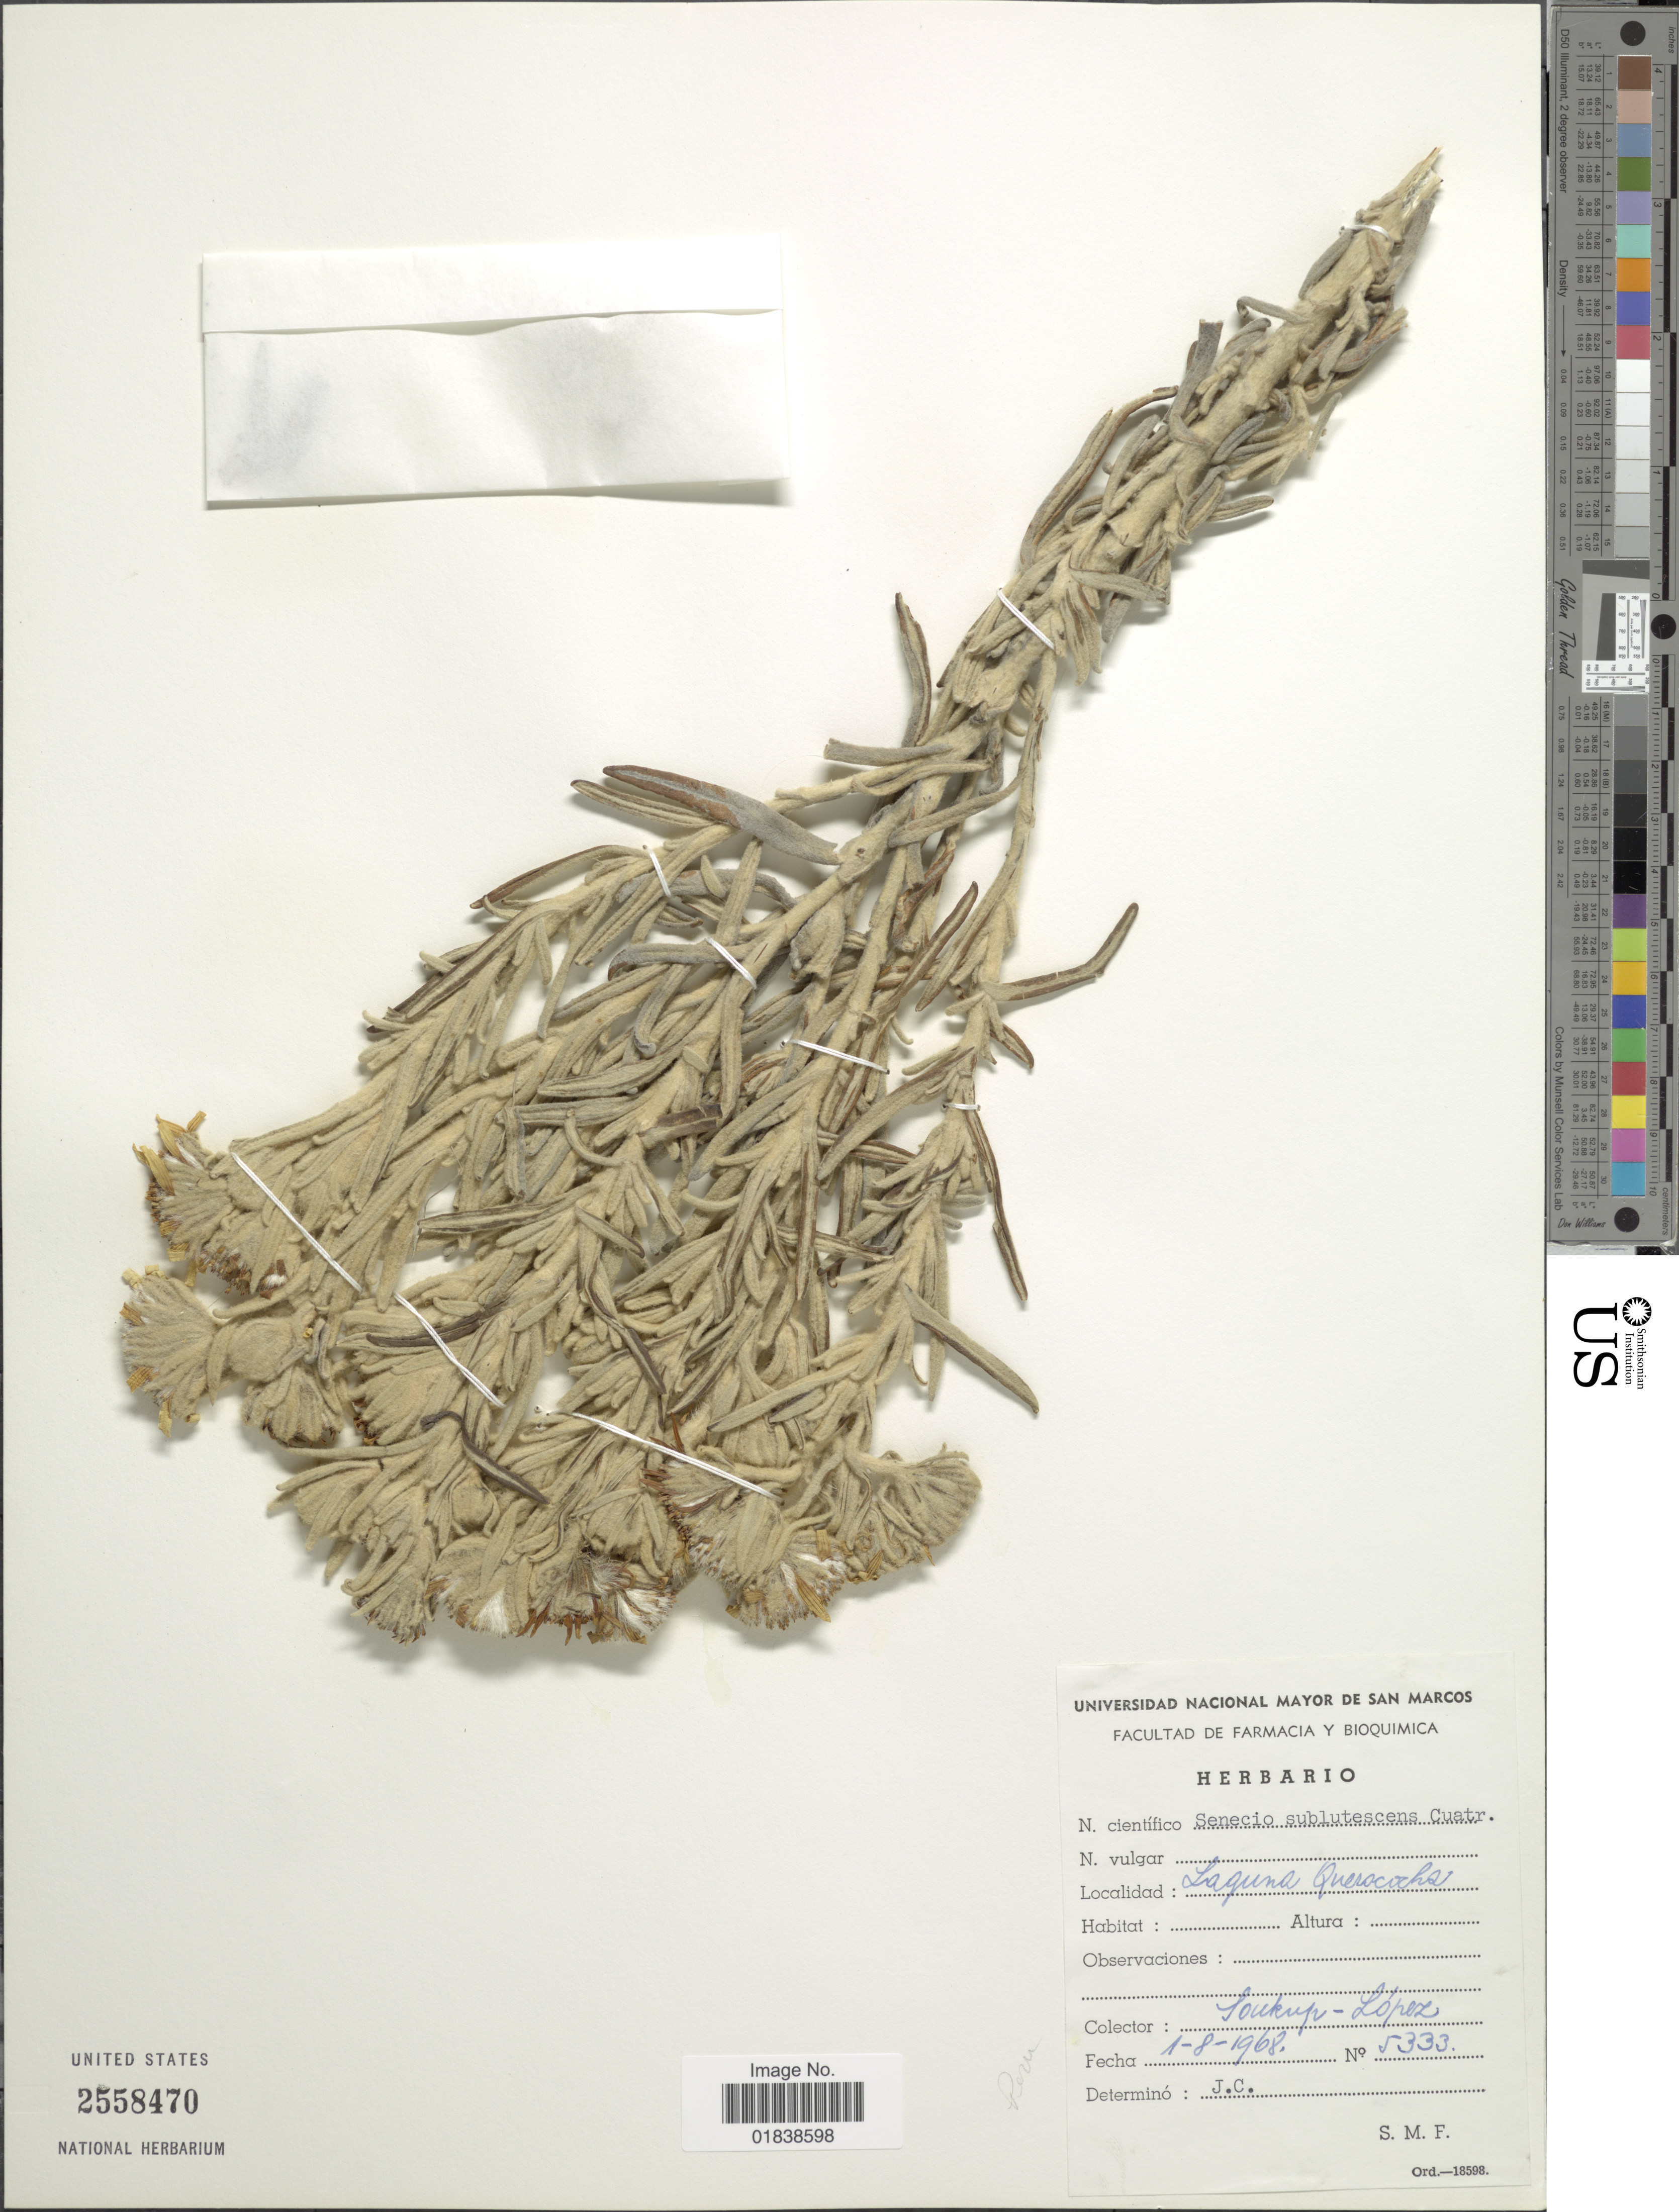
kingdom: Plantae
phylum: Tracheophyta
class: Magnoliopsida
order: Asterales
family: Asteraceae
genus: Senecio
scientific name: Senecio sublutescens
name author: Cuatrec.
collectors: -- Soukup & -. Lopez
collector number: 5333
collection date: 1968-08-01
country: Peru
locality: Laguna Querococha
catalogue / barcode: US 2558470